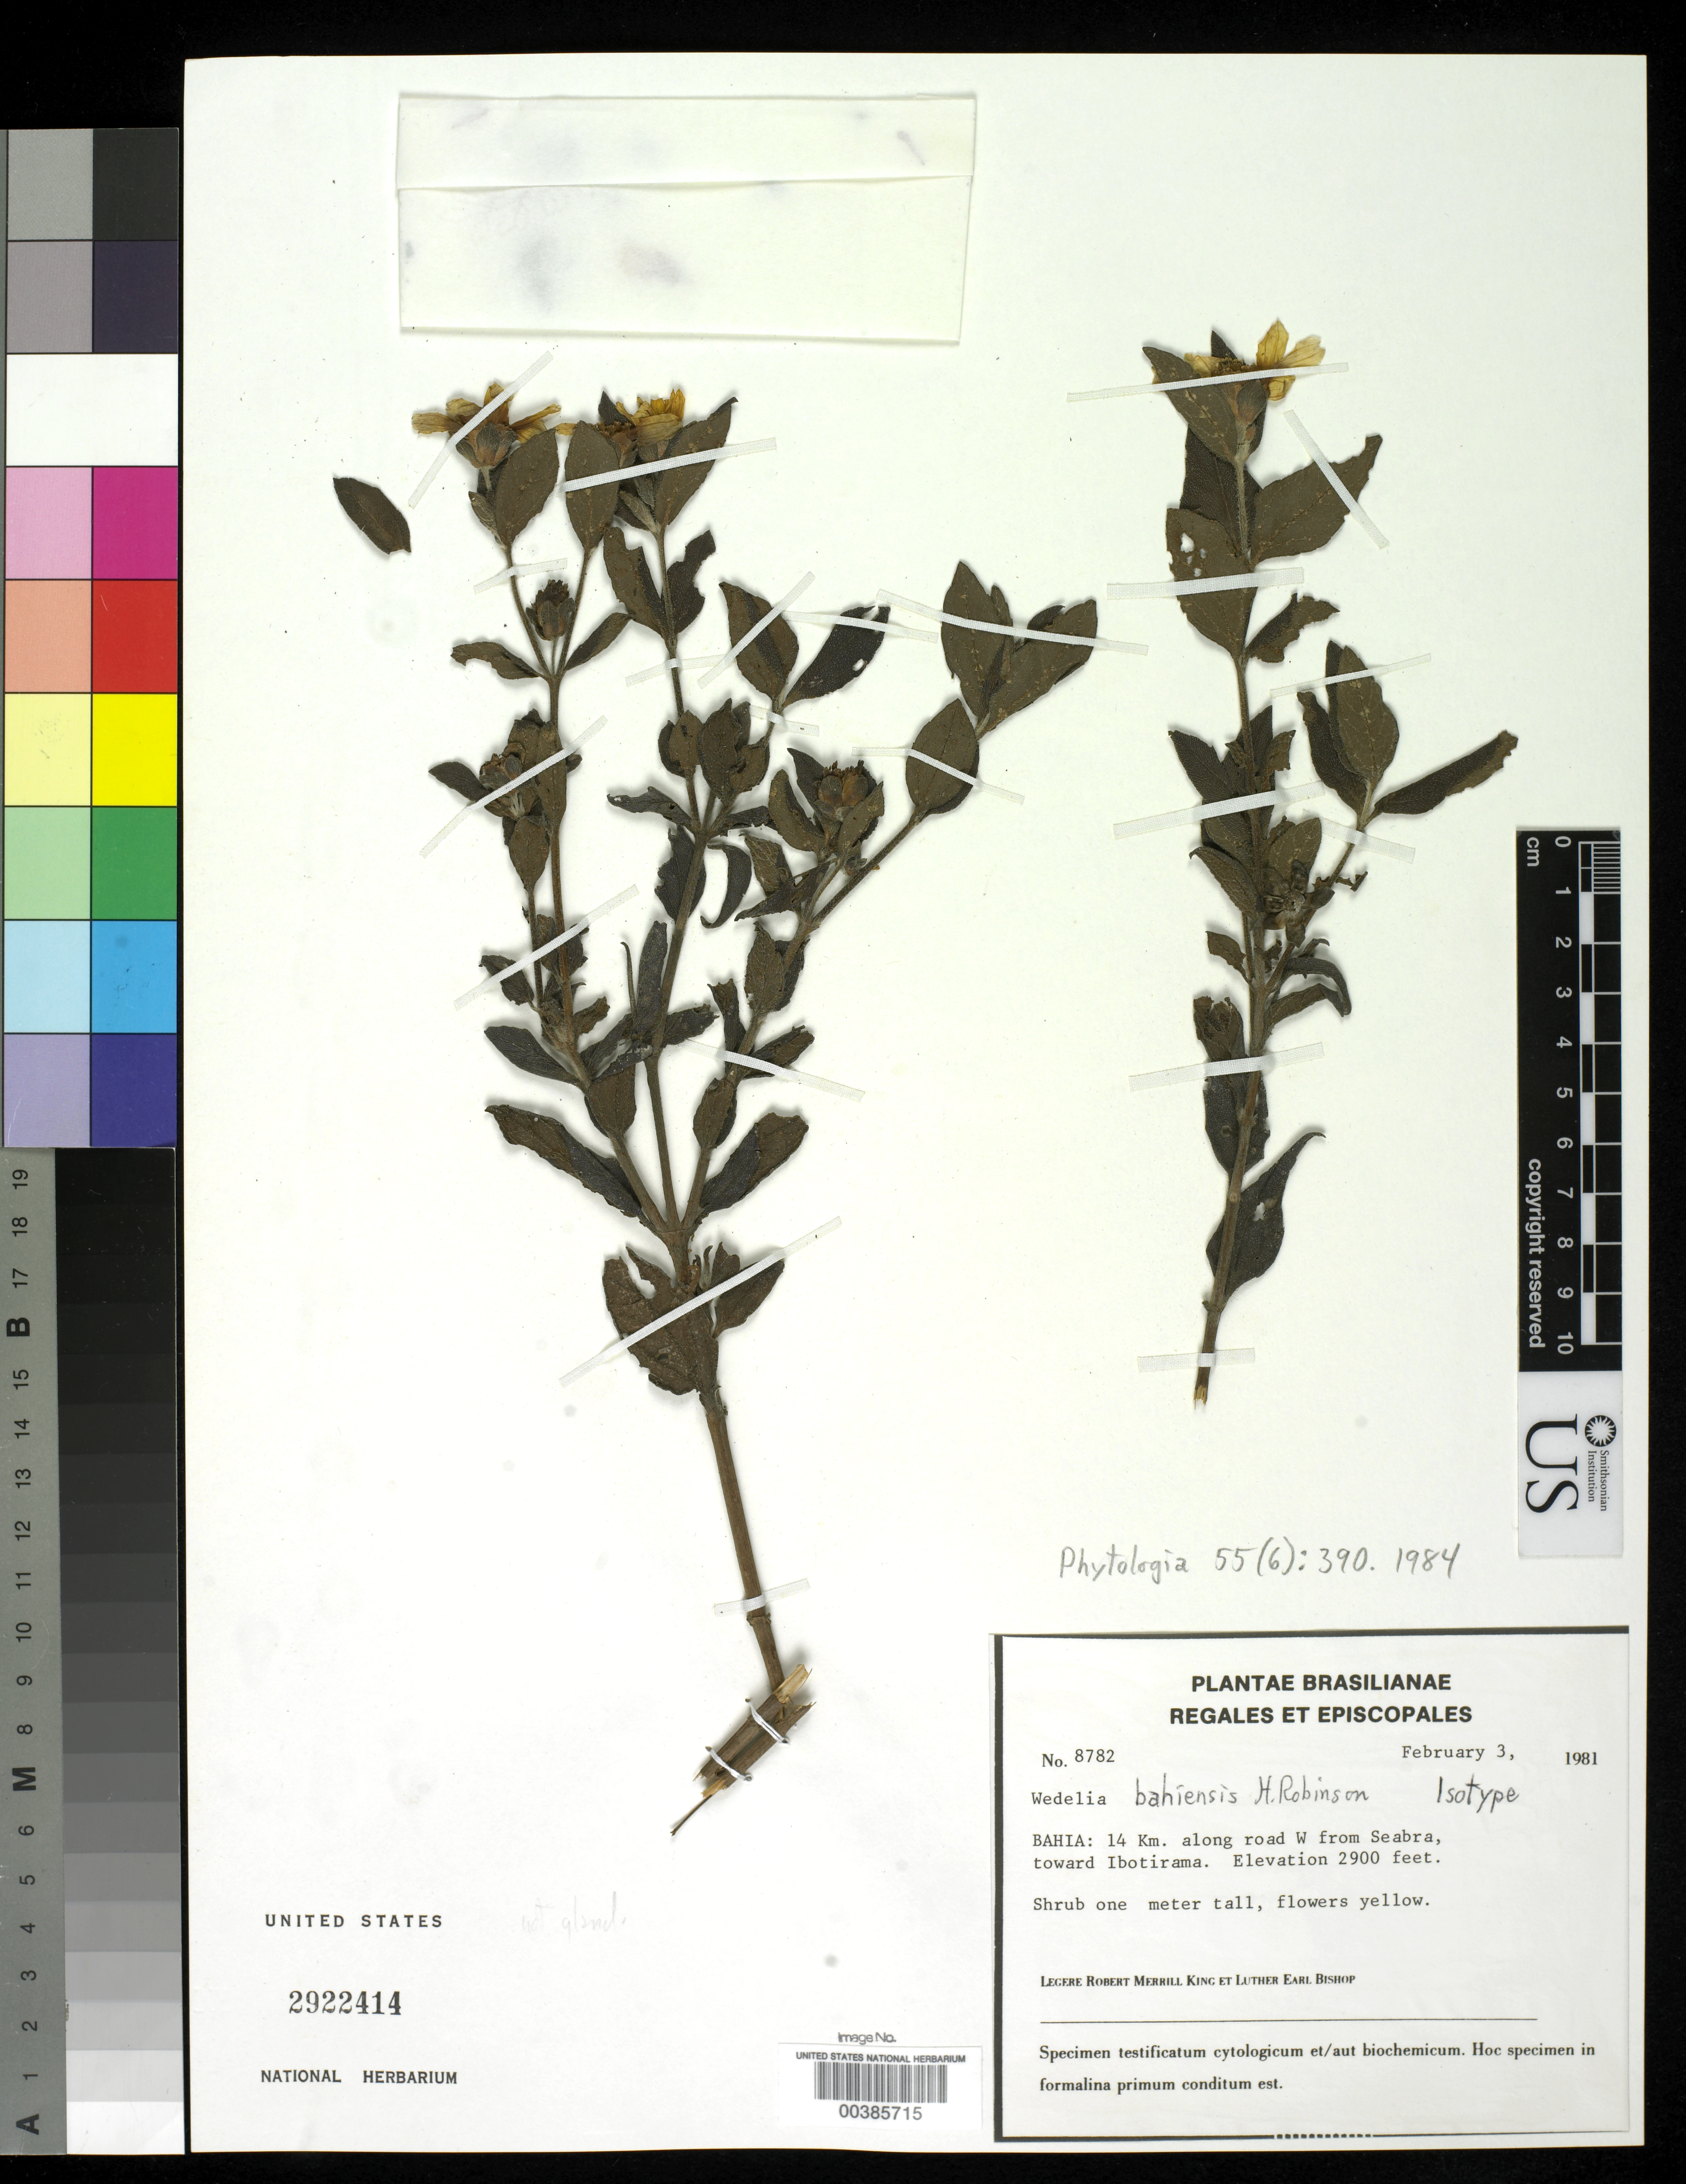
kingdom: Plantae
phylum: Tracheophyta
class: Magnoliopsida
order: Asterales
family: Asteraceae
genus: Wedelia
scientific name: Wedelia bahiensis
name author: H. Rob.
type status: Isotype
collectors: R. M. King & L. E. Bishop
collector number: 8782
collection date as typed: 03 Feb 1981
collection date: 1981-02-03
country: Brazil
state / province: Bahia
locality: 14 km along road W from Seabra, toward Ibotirama.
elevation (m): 884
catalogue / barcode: US 2922414